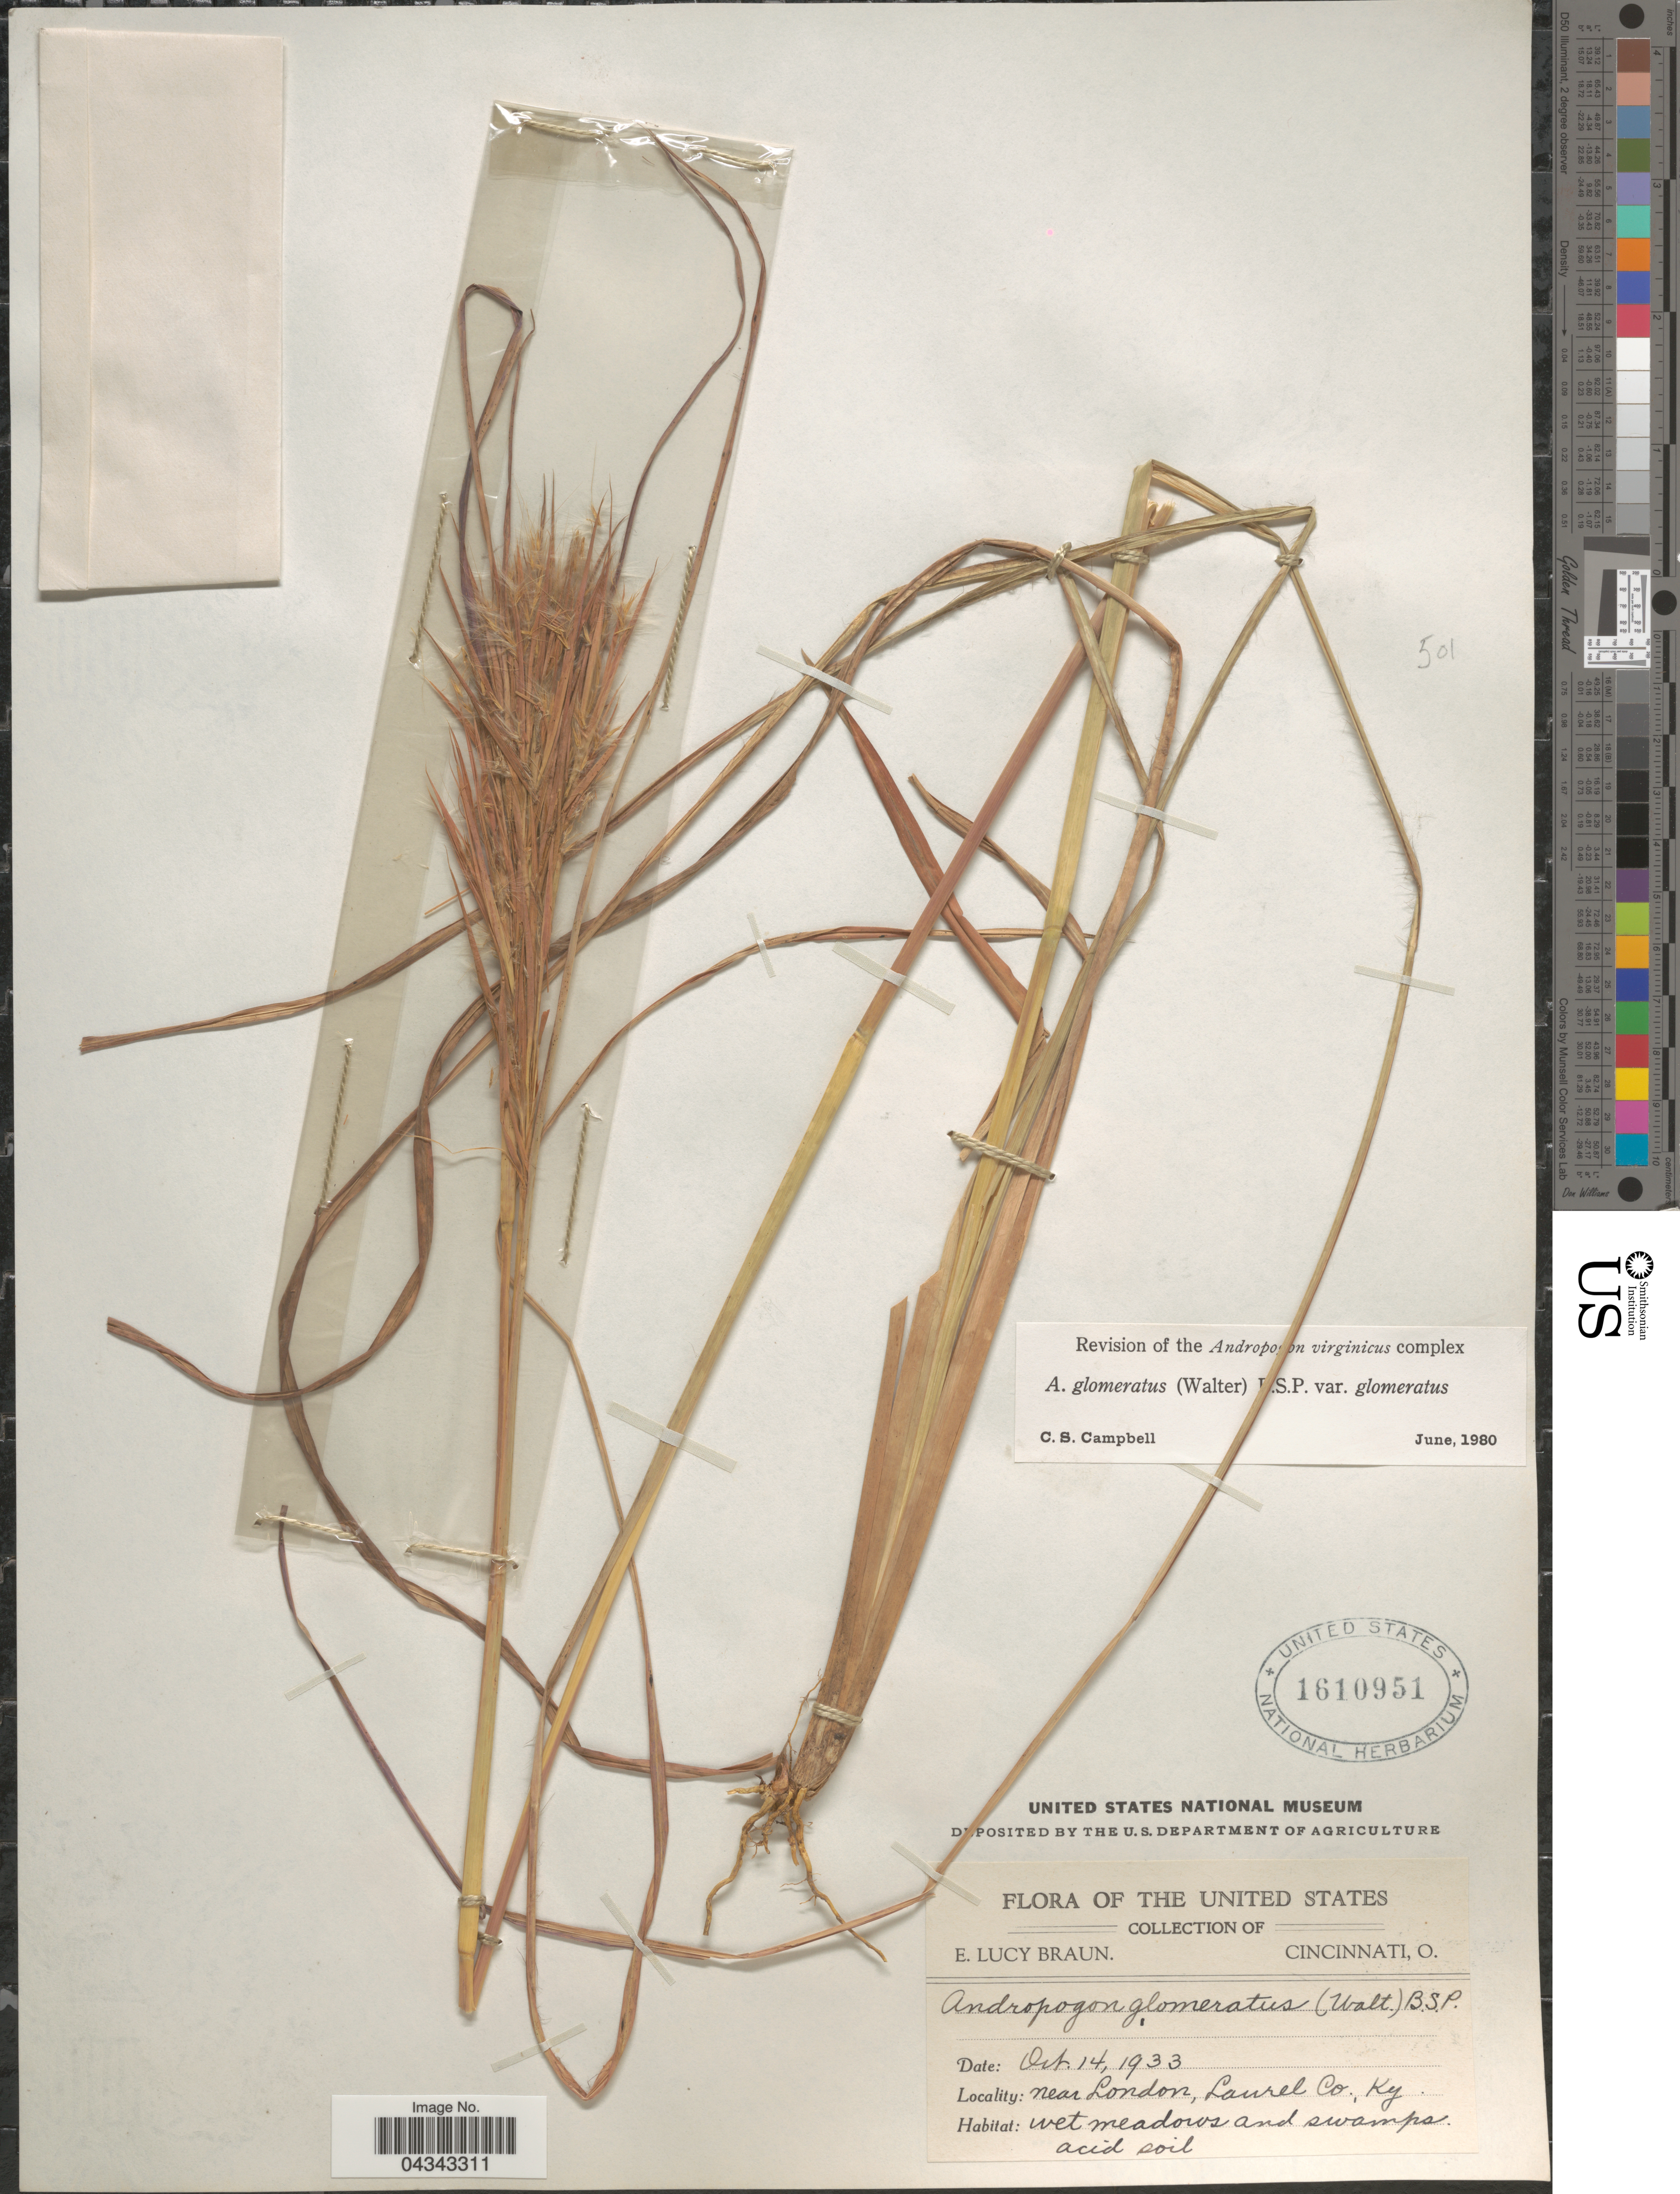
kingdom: Plantae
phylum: Tracheophyta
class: Liliopsida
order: Poales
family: Poaceae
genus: Andropogon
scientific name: Andropogon glomeratus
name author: (Walter) Britton, Stearns & Poggenb.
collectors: E. L. Braun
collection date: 1933-10-14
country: United States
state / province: Kentucky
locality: Near London, Laurel Co. Wet meadows and swamps.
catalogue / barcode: US 1610951